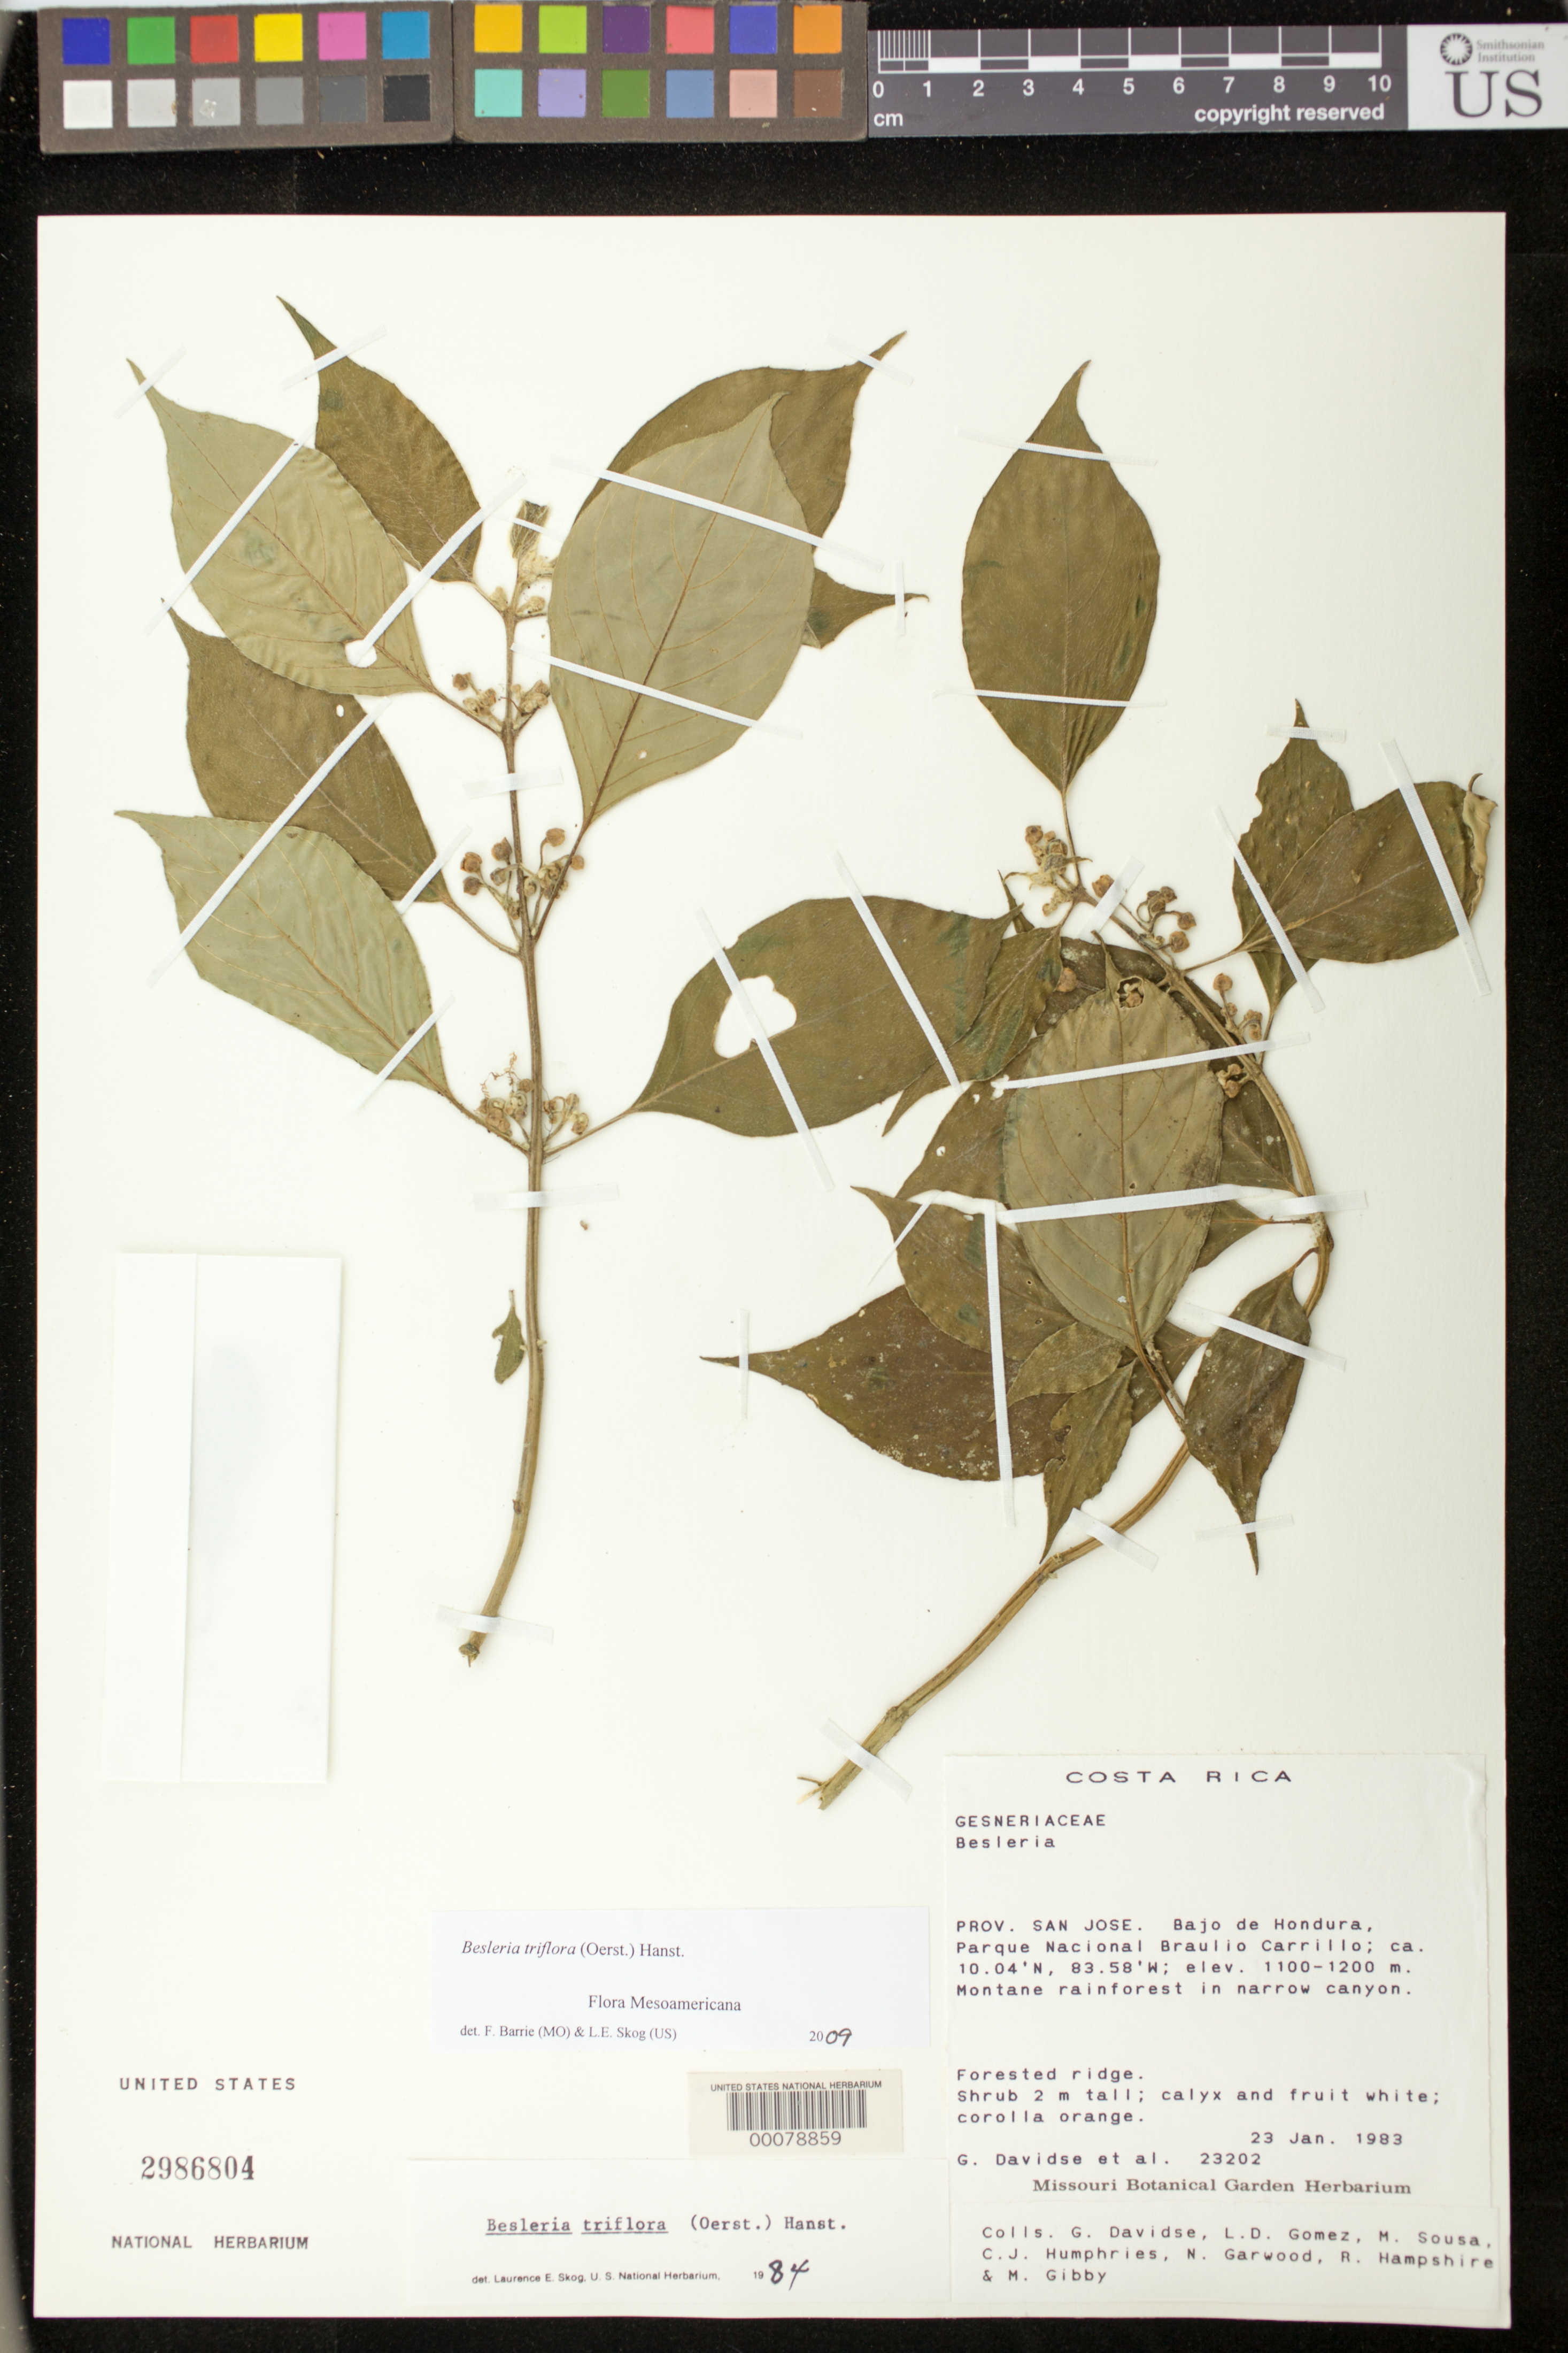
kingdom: Plantae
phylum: Tracheophyta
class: Magnoliopsida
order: Lamiales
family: Gesneriaceae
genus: Besleria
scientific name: Besleria triflora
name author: (Oerst.) Hanst.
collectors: G. Davidse, L. D. Gómez, M. Sousa, C. J. Humphries, N. C. Garwood, R. Hampshire & M. Gibby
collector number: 23202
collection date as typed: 23 Jan 1983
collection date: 1983-01-23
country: Costa Rica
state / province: San José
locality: Bajo de Hondura, Parque Nacional Braulio Carrillo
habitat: Montane rainforest in narrow canyon; forested ridge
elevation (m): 1100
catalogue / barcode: US 2986804